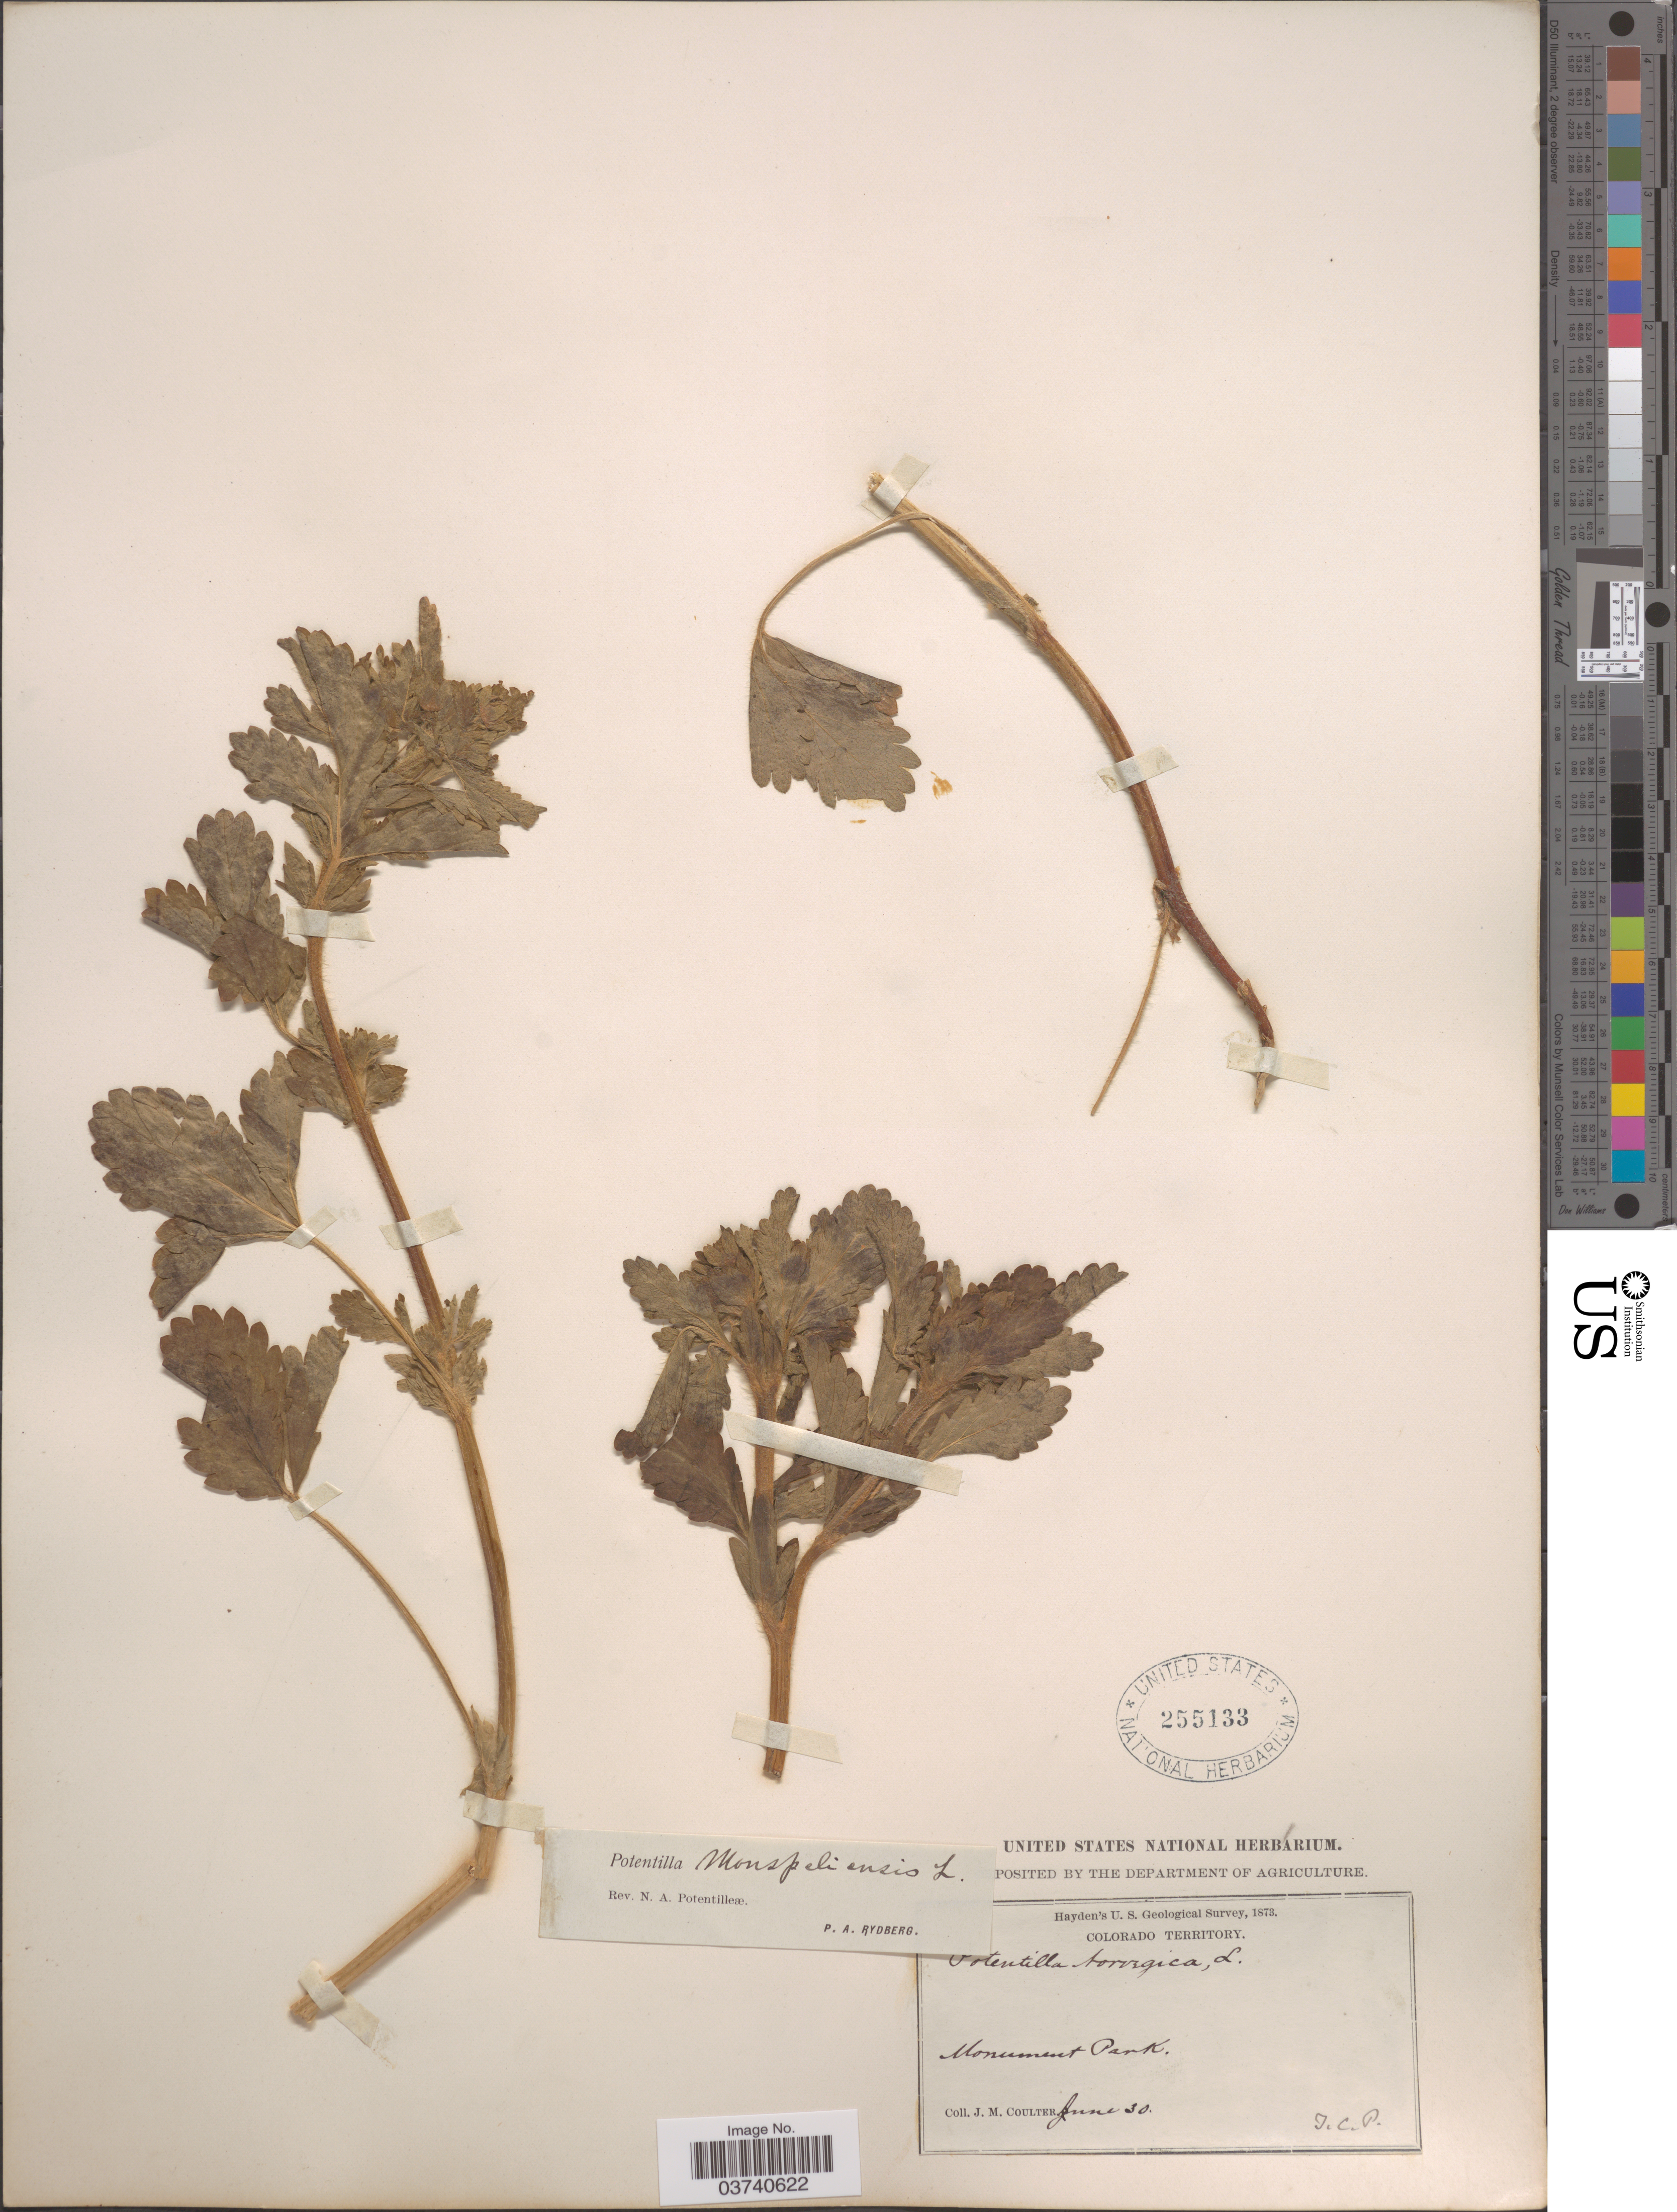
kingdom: Plantae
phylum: Tracheophyta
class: Magnoliopsida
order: Rosales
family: Rosaceae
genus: Potentilla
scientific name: Potentilla norvegica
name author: L.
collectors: J. M. Coulter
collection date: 1873-06-30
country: United States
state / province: Colorado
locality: Colorado Territory. Monument Park.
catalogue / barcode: US 255133